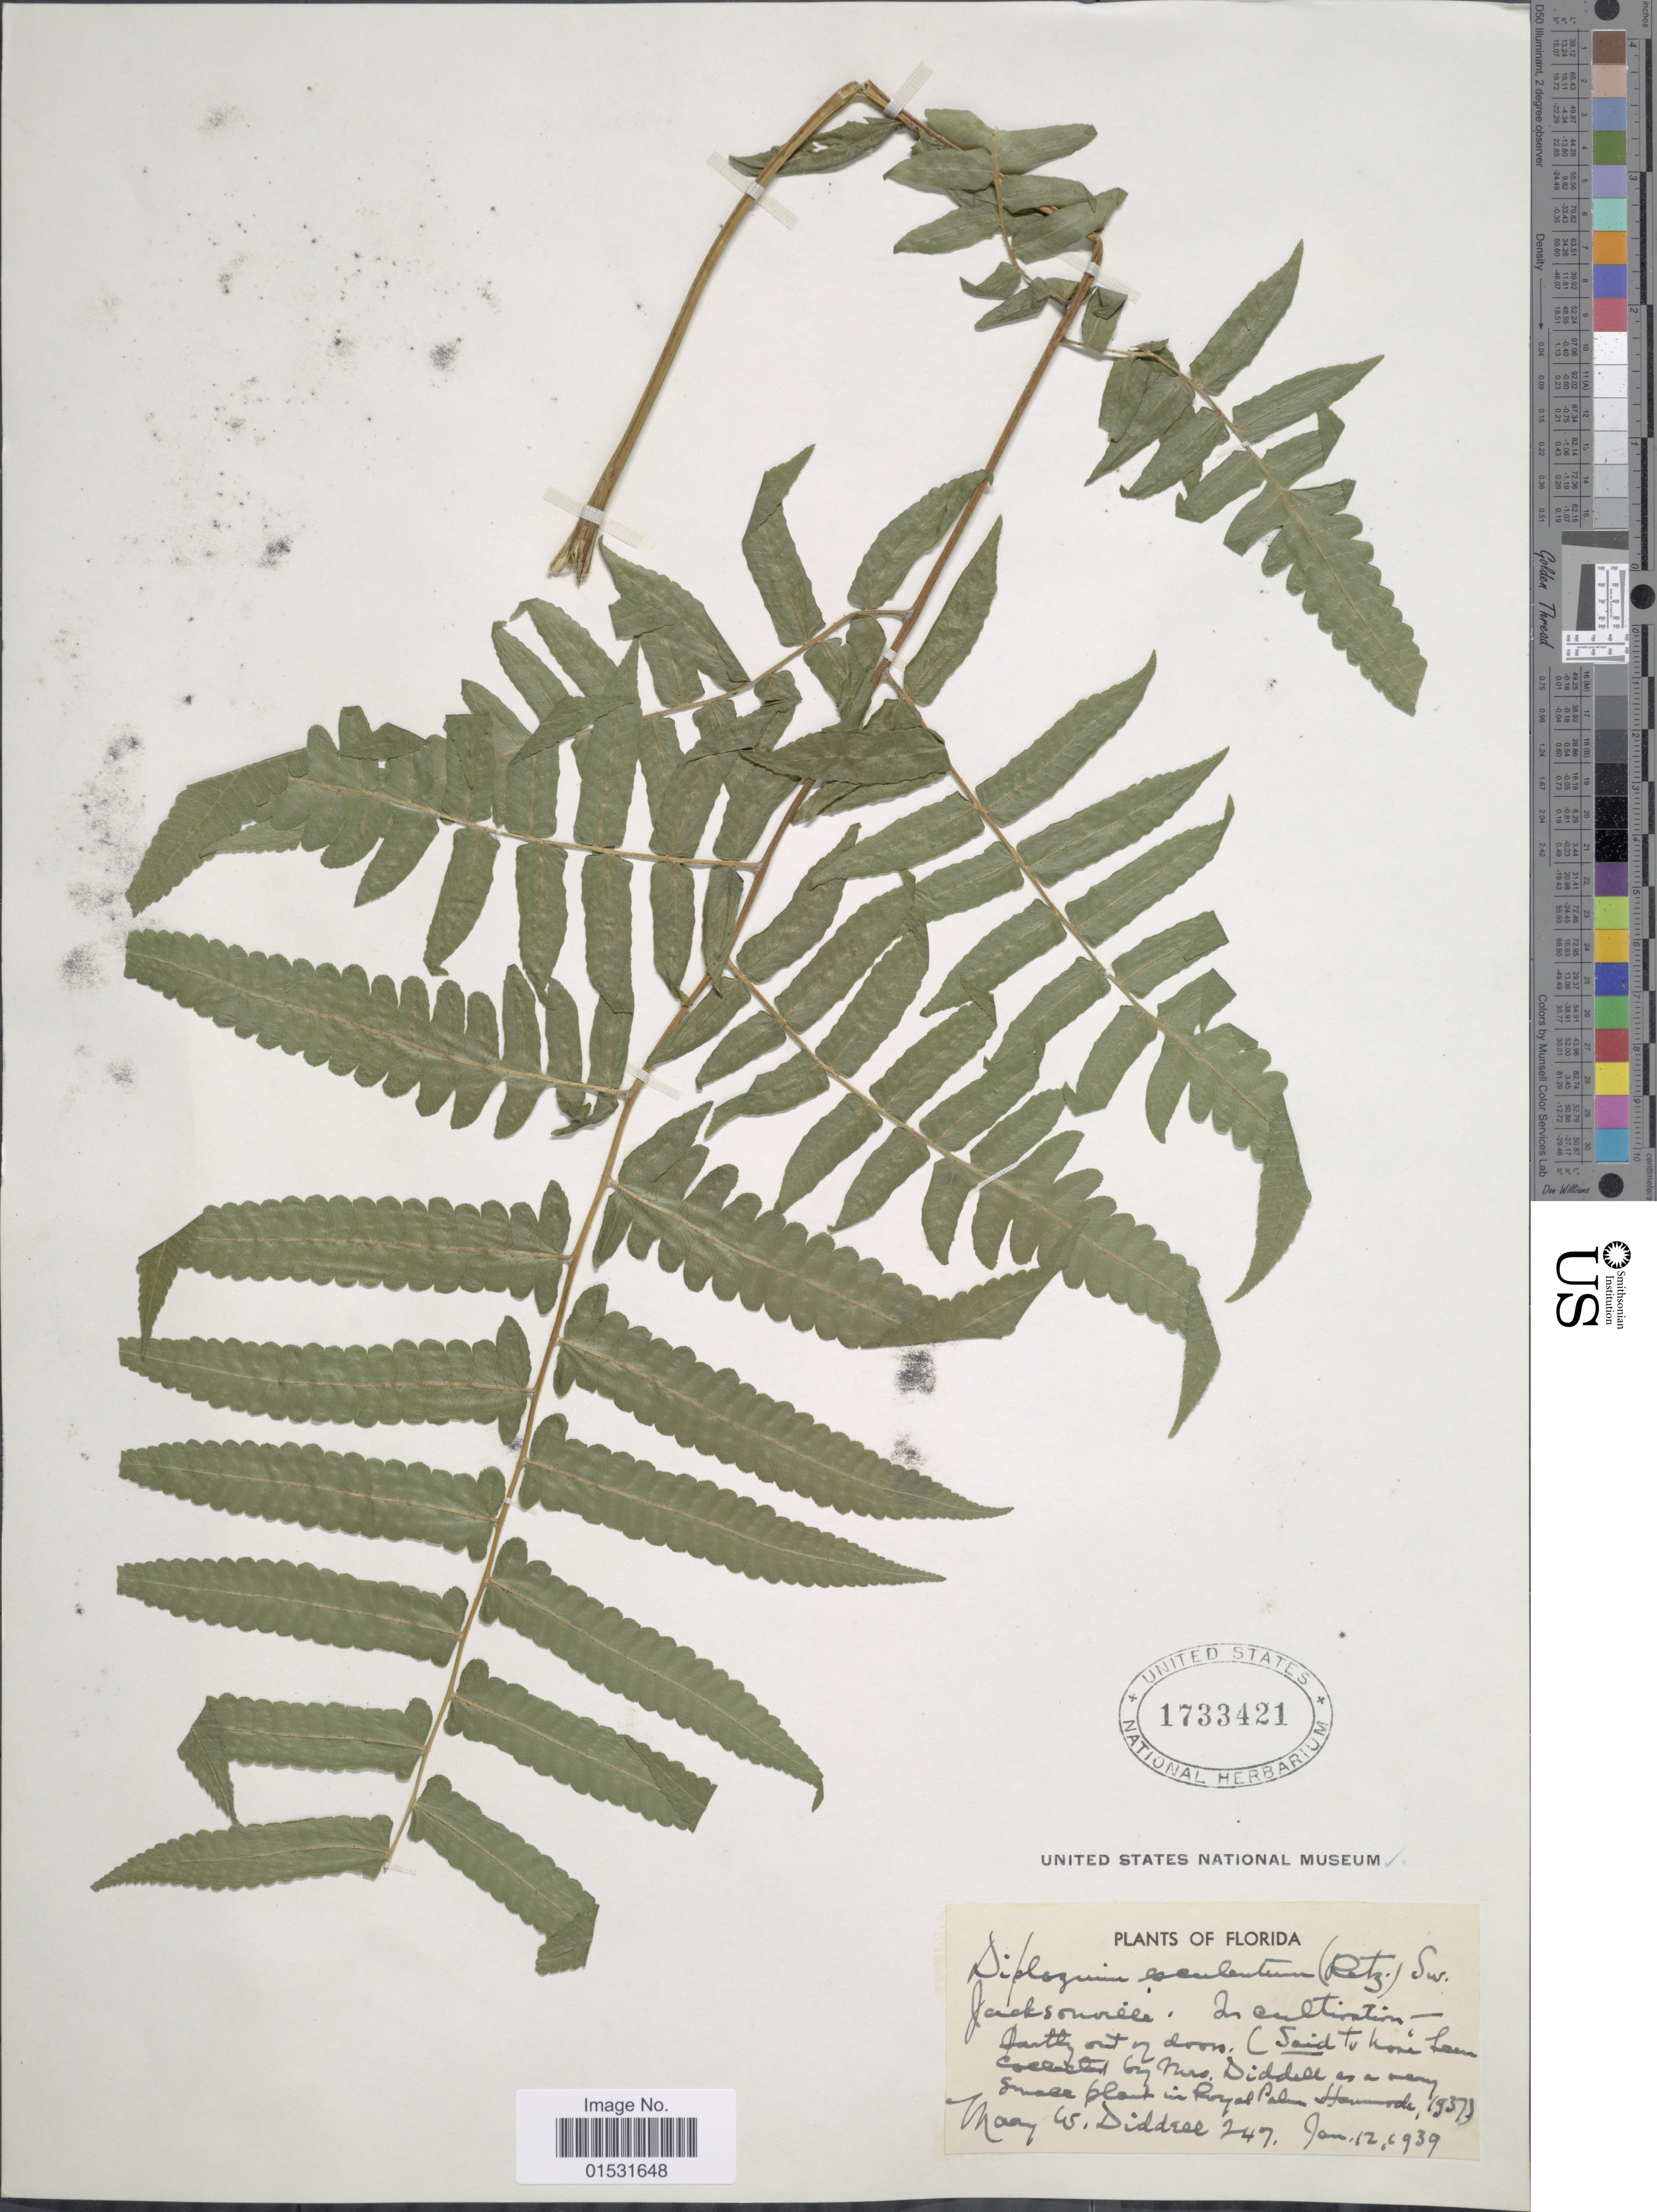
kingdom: Plantae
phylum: Tracheophyta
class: Polypodiopsida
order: Polypodiales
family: Athyriaceae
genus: Diplazium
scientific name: Diplazium esculentum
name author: (Retz.) Sw.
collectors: M. Diddell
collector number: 247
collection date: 1939-01-12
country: United States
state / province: Florida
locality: Jacksonville. In Royal Palm Hammock.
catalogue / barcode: US 1733421